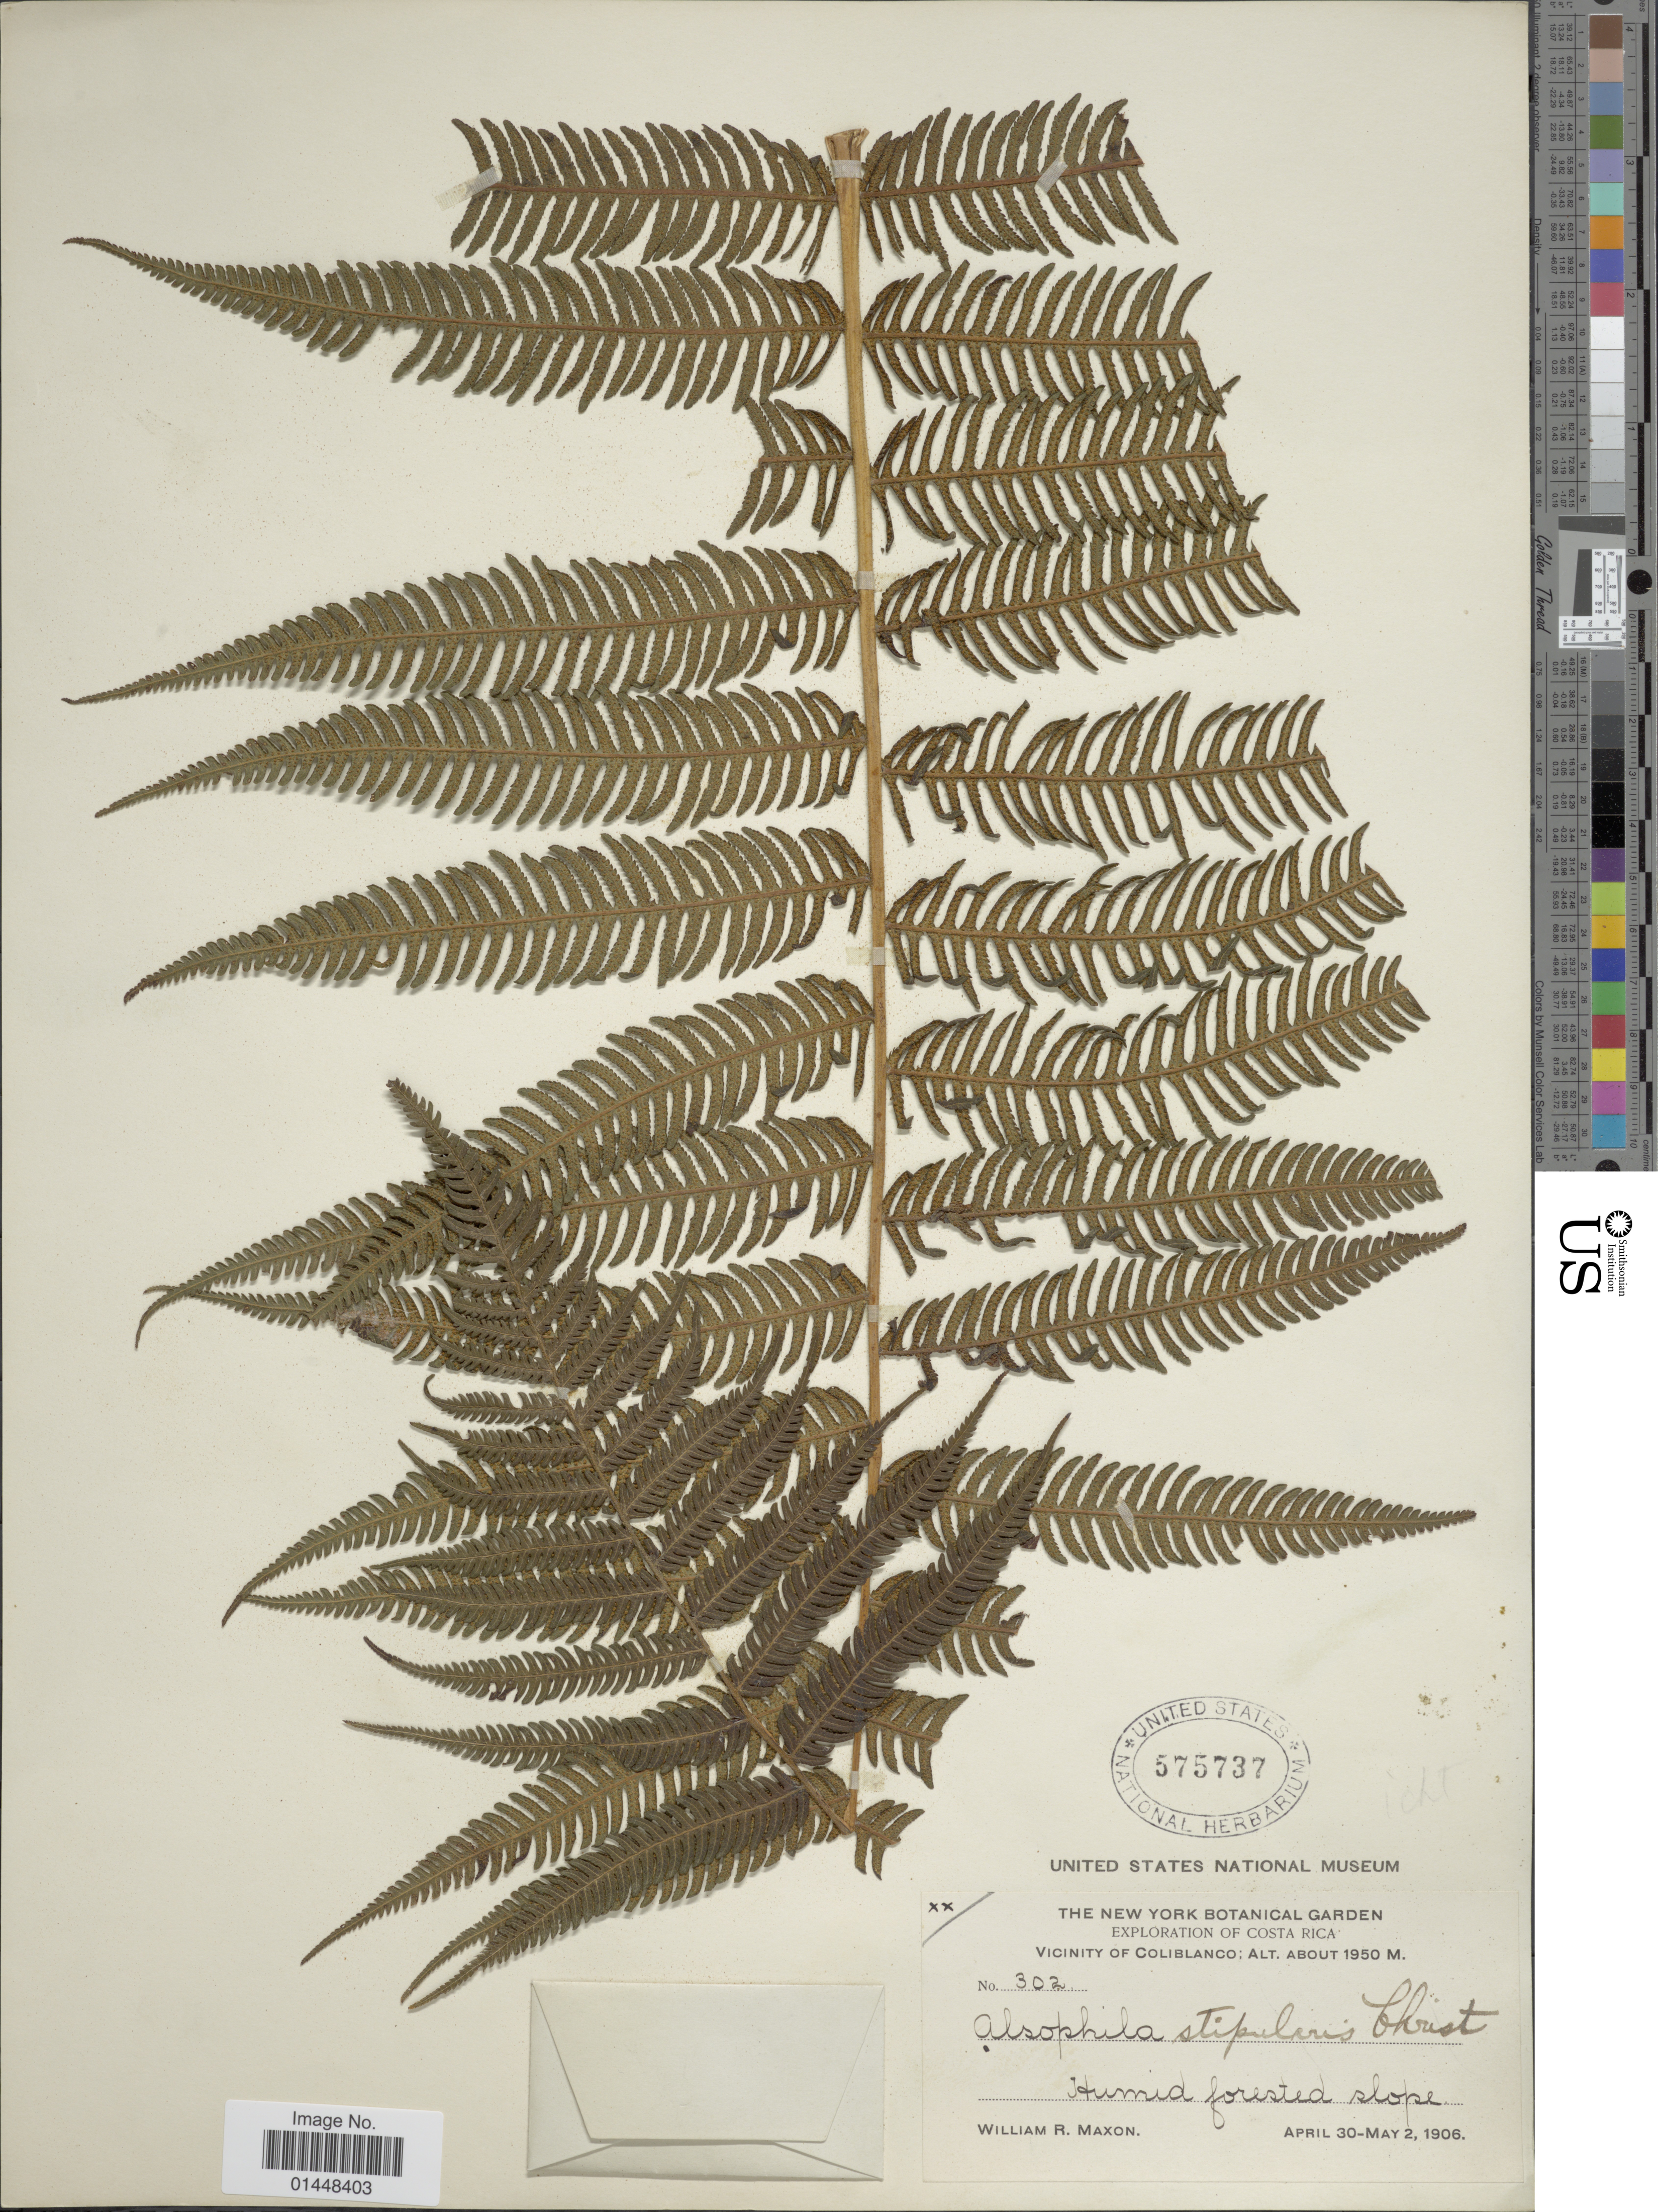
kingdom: Plantae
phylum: Tracheophyta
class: Polypodiopsida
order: Cyatheales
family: Cyatheaceae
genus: Cyathea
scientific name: Cyathea bicrenata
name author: Liebm.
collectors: W. R. Maxon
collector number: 302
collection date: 1906-04-30/1906-05-02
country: Costa Rica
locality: Costa Rica, Vicinity of Coliblanco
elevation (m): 1950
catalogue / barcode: US 575737